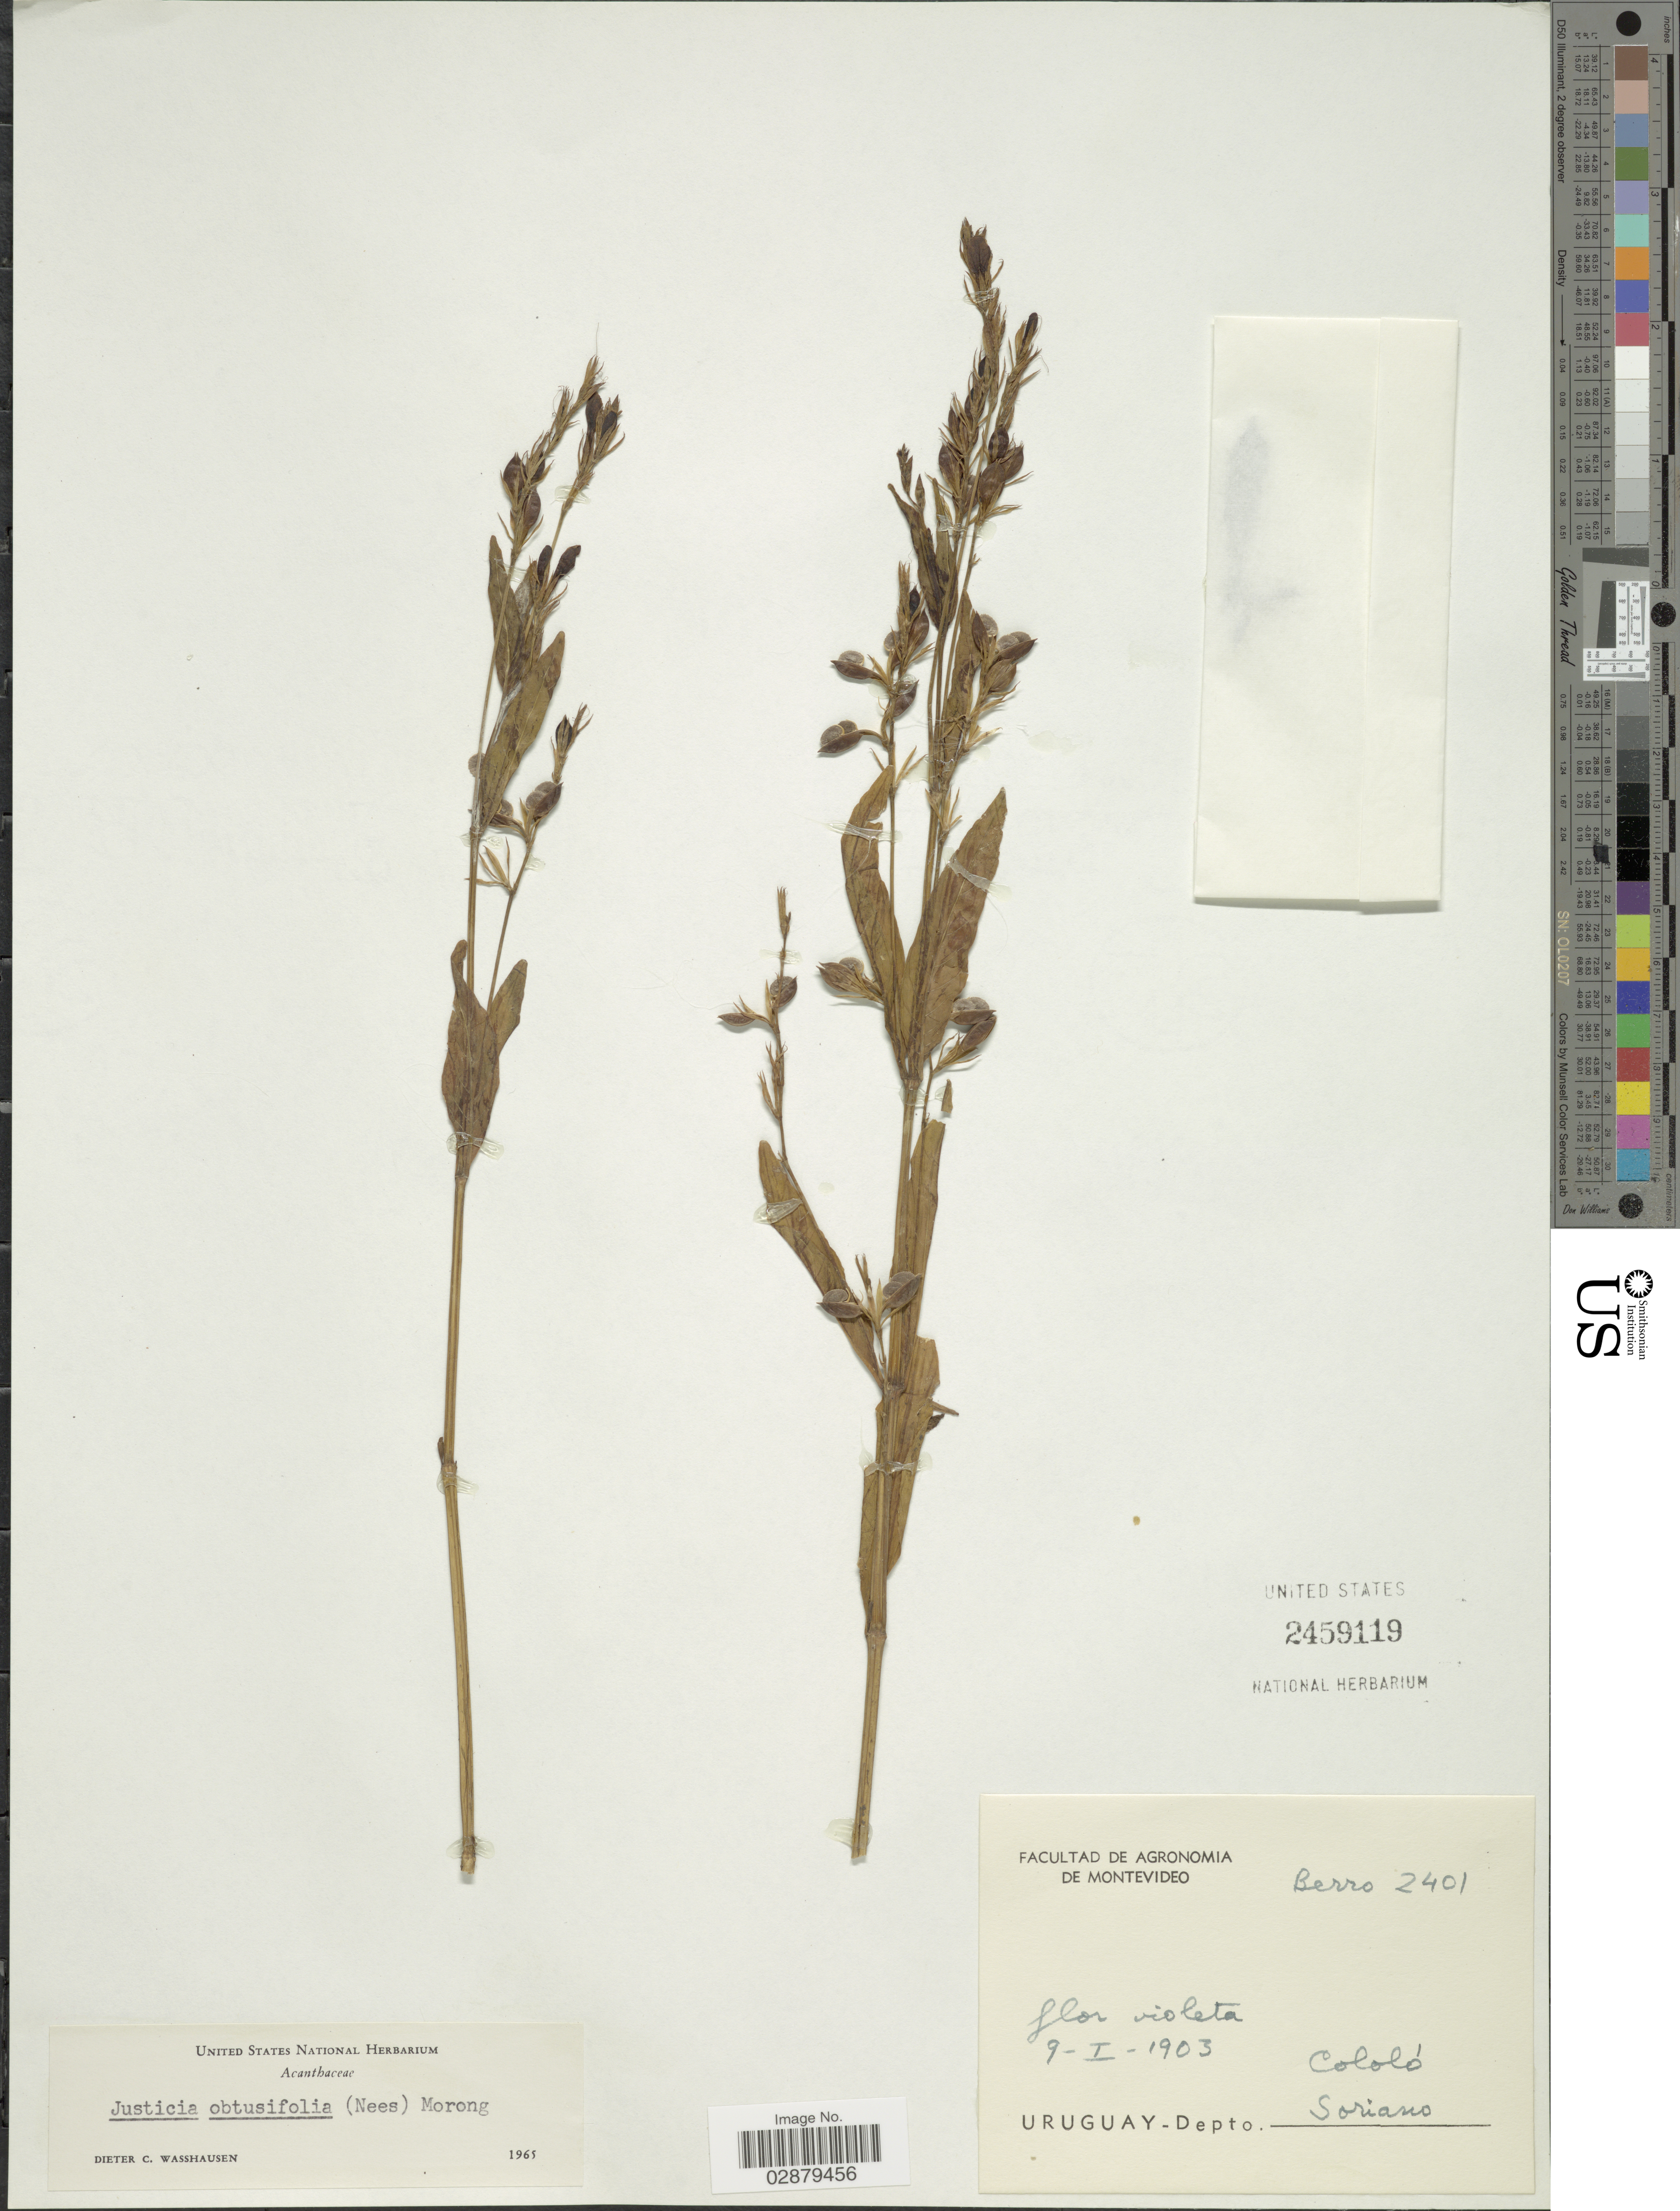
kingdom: Plantae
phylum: Tracheophyta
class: Magnoliopsida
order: Lamiales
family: Acanthaceae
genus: Justicia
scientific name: Justicia laevilinguis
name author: (Nees) Lindau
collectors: Berro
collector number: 2401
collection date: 1903-01-09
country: Uruguay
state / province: Soriano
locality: Depto. Soriano. Cololó.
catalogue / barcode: US 2459119